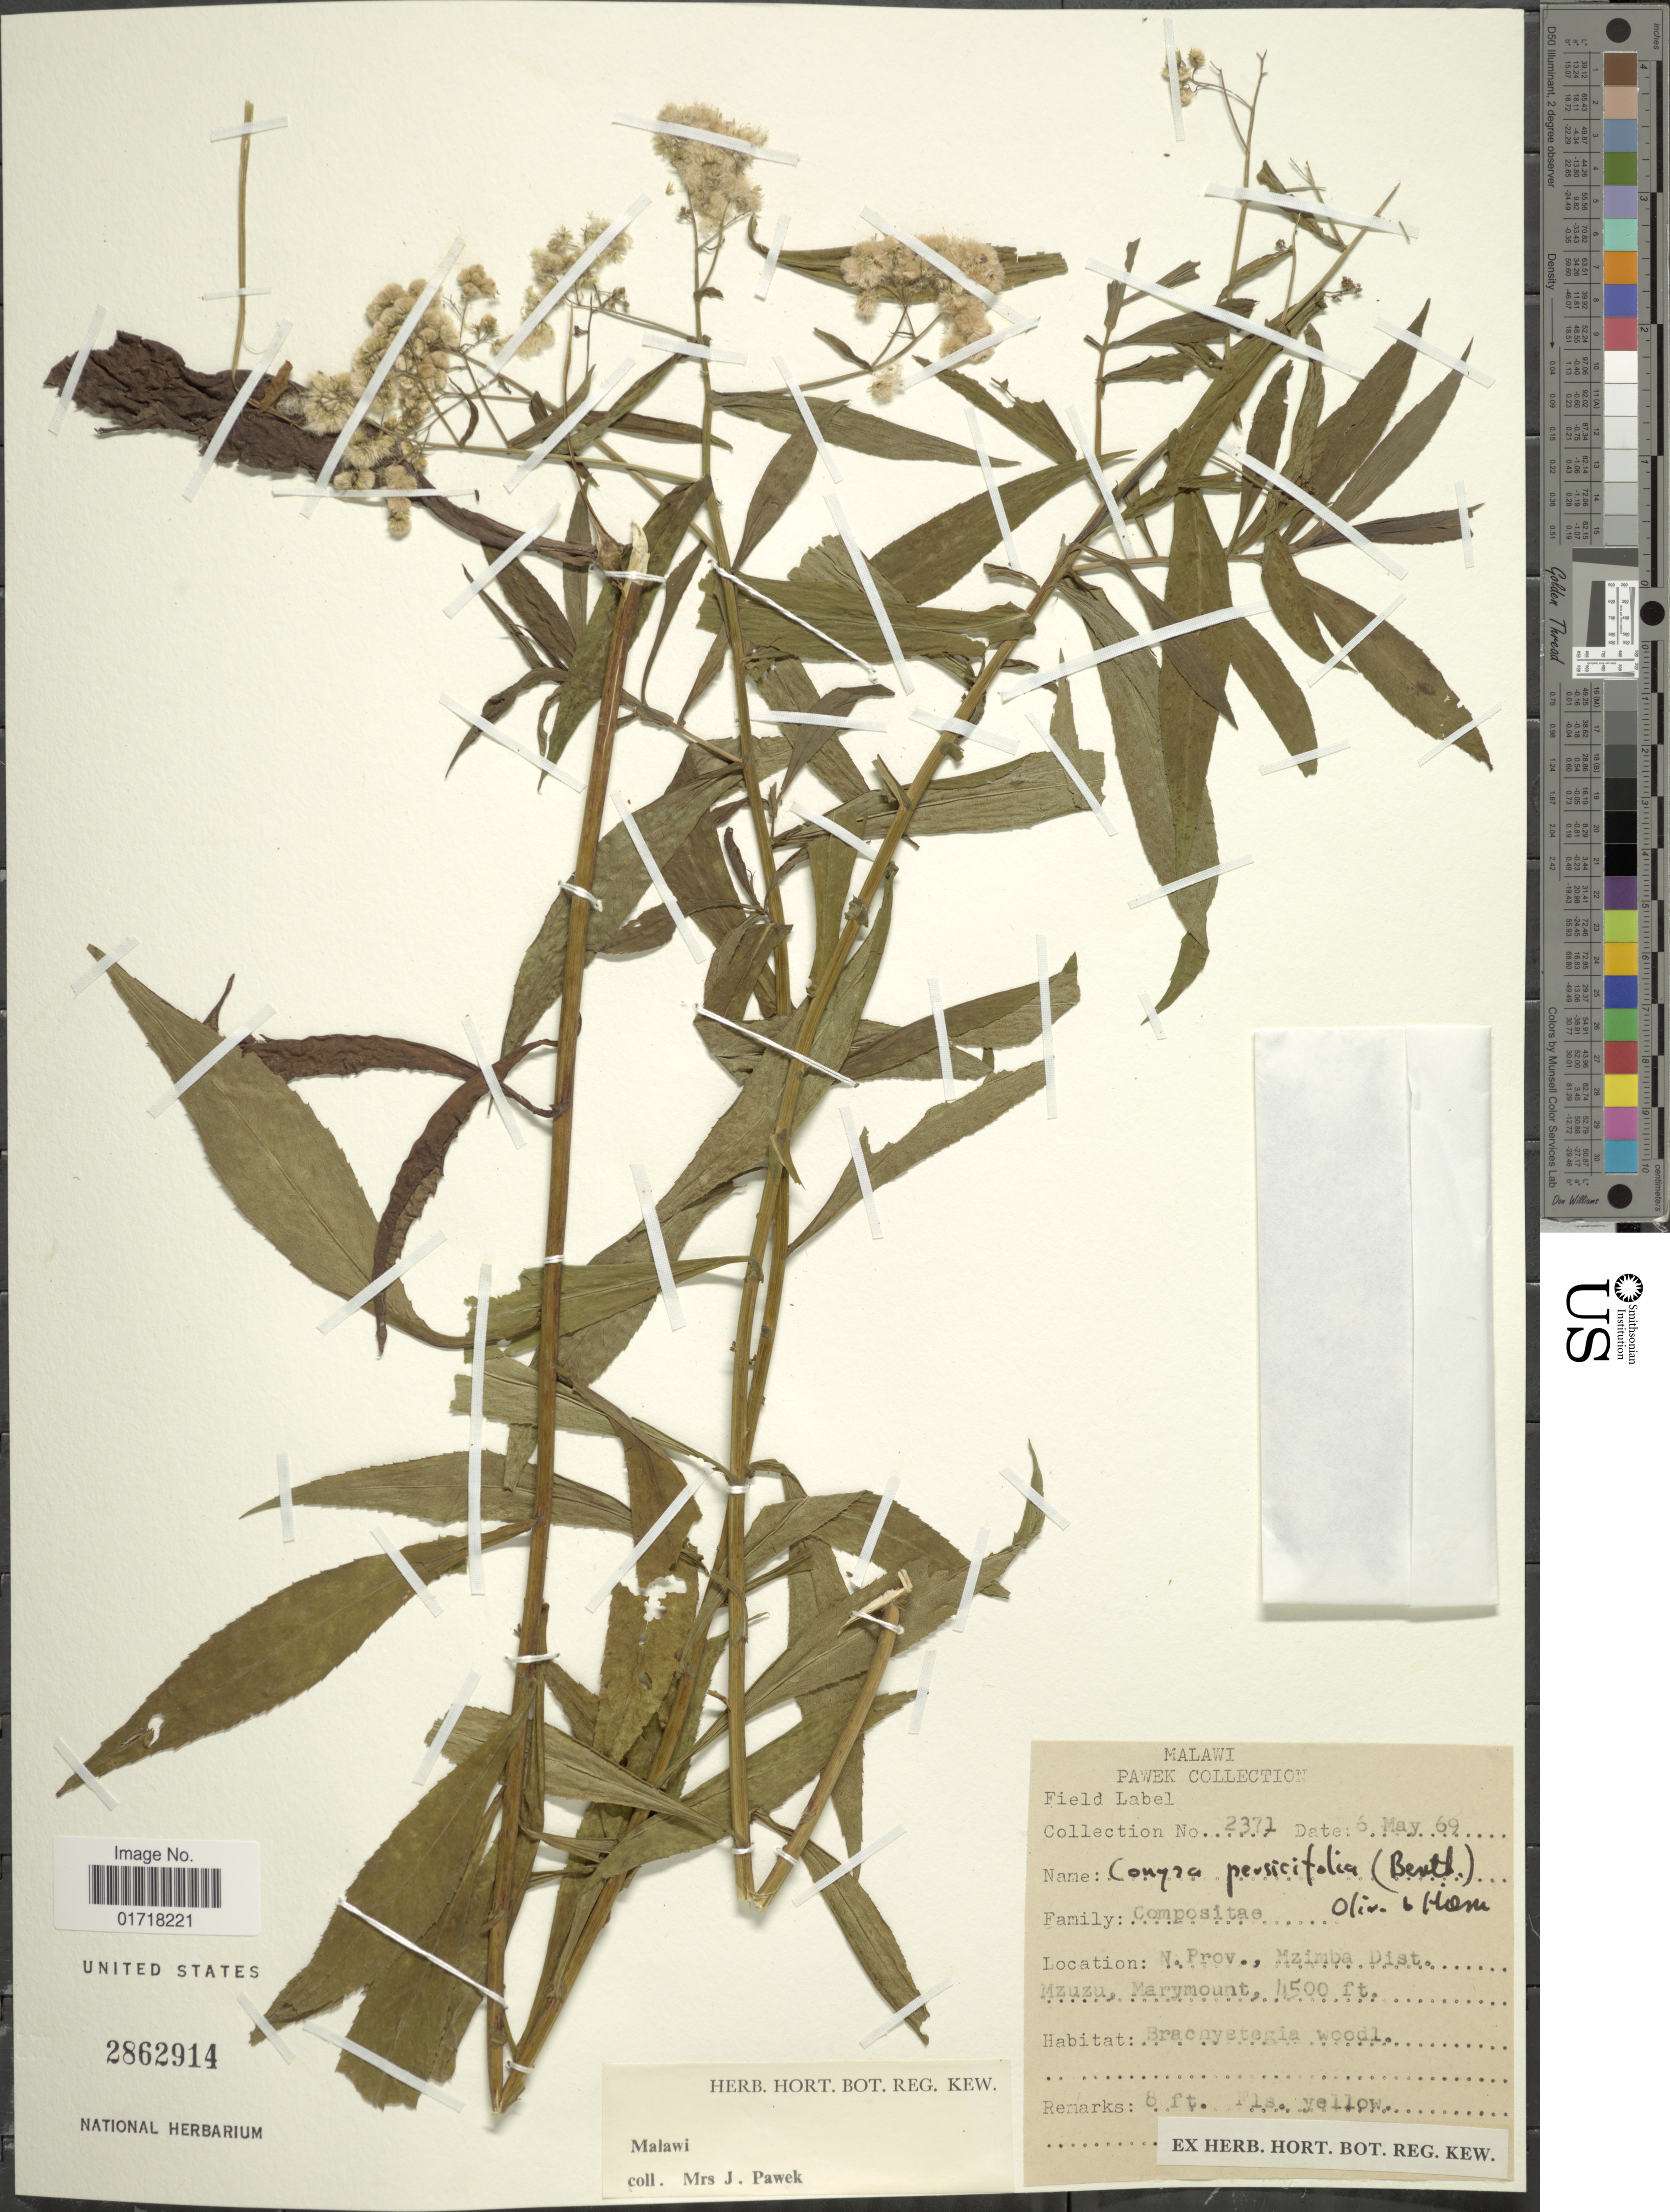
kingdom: Plantae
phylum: Tracheophyta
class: Magnoliopsida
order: Asterales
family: Asteraceae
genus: Conyza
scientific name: Conyza persicifolia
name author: (Benth.) Oliv. & Hiern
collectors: J. Pawek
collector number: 2371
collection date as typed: Transcribed d/m/y: 6/5/69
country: Malawi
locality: Malawi, Pawek Collection, Field Label, N. Prov. Mzimba Dist. Mzuzu, Marymount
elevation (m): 1372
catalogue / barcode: US 2862914